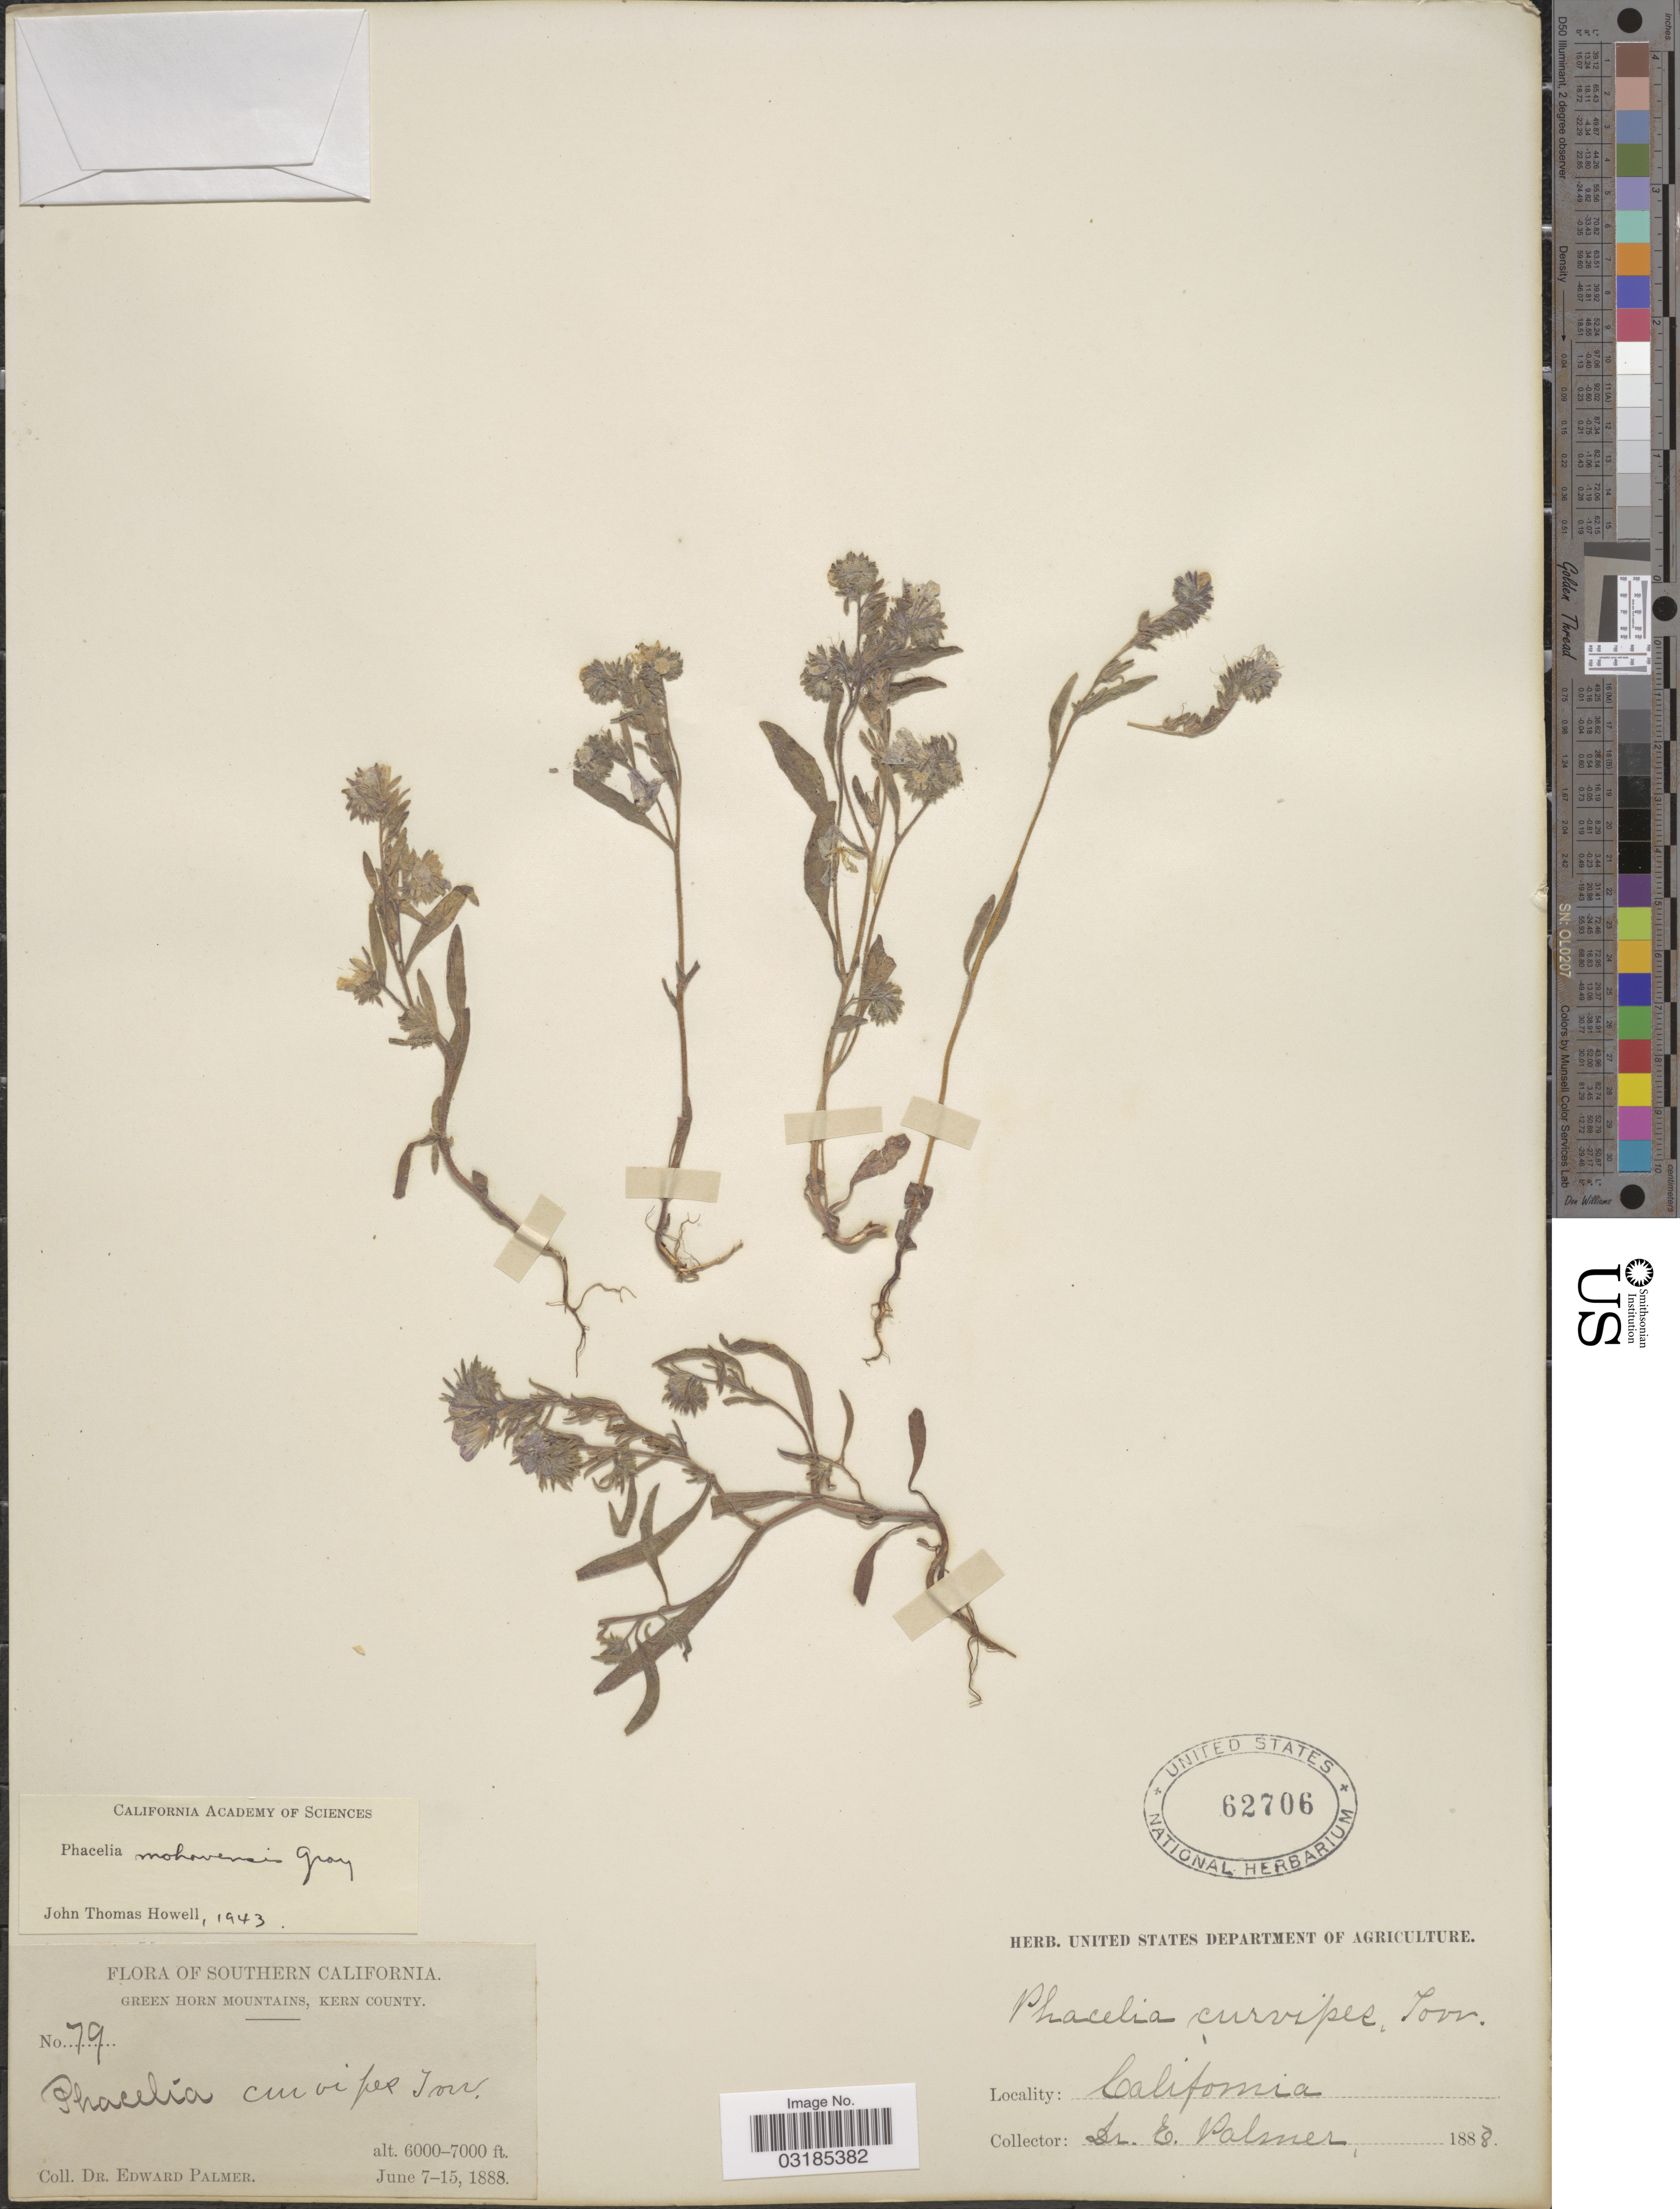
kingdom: Plantae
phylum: Tracheophyta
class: Magnoliopsida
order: Boraginales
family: Hydrophyllaceae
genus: Phacelia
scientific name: Phacelia mohavensis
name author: A. Gray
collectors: E. Palmer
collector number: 79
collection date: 1888-06-07/1888-06-15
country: United States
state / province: California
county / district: Kern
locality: Southern California. Green Horn Mountains, Kern County.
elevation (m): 1829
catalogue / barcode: US 62706